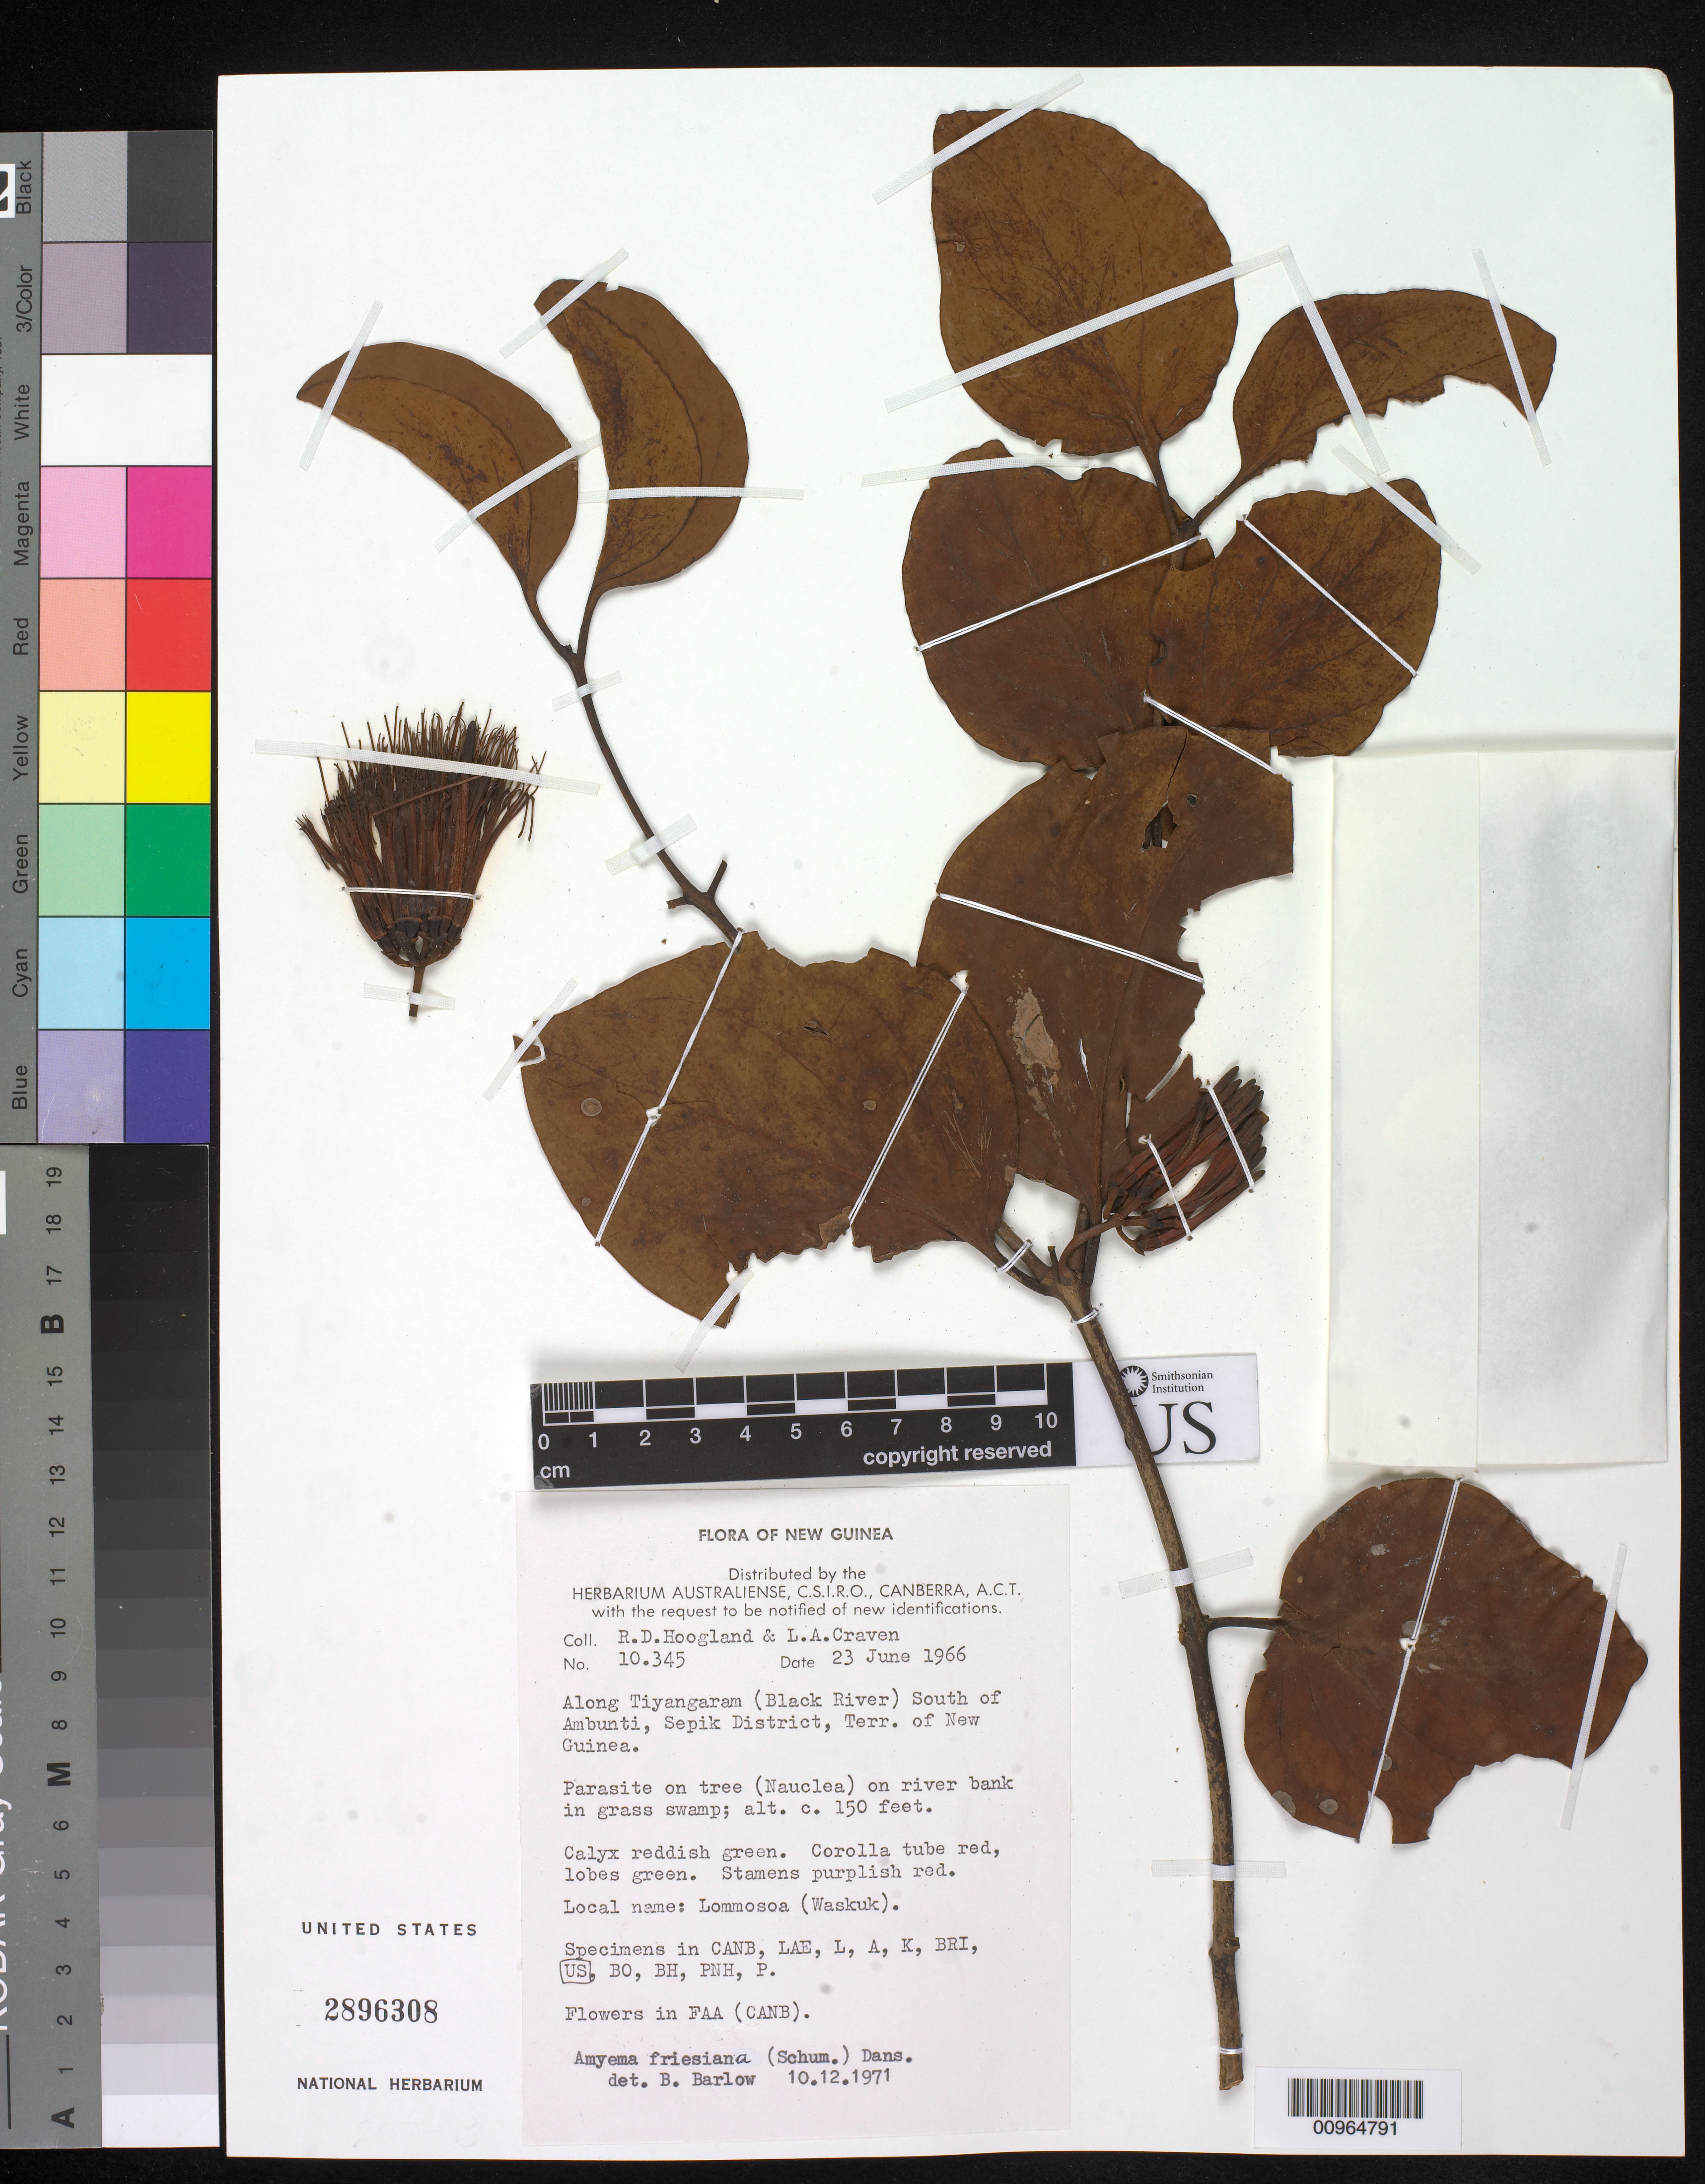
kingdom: Plantae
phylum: Tracheophyta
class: Magnoliopsida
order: Santalales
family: Loranthaceae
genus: Amyema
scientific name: Amyema friesiana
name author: (K. Schum.) Danser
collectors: R. D. Hoogland & L. A. Craven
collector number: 10345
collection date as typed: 23 Jun 1966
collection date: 1966-06-23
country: Papua New Guinea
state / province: East Sepik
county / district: Ambunti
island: New Guinea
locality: Along Tiyangaram (Black River) South of Ambunti; on river bank in grass swamp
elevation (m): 46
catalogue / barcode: US 2896308